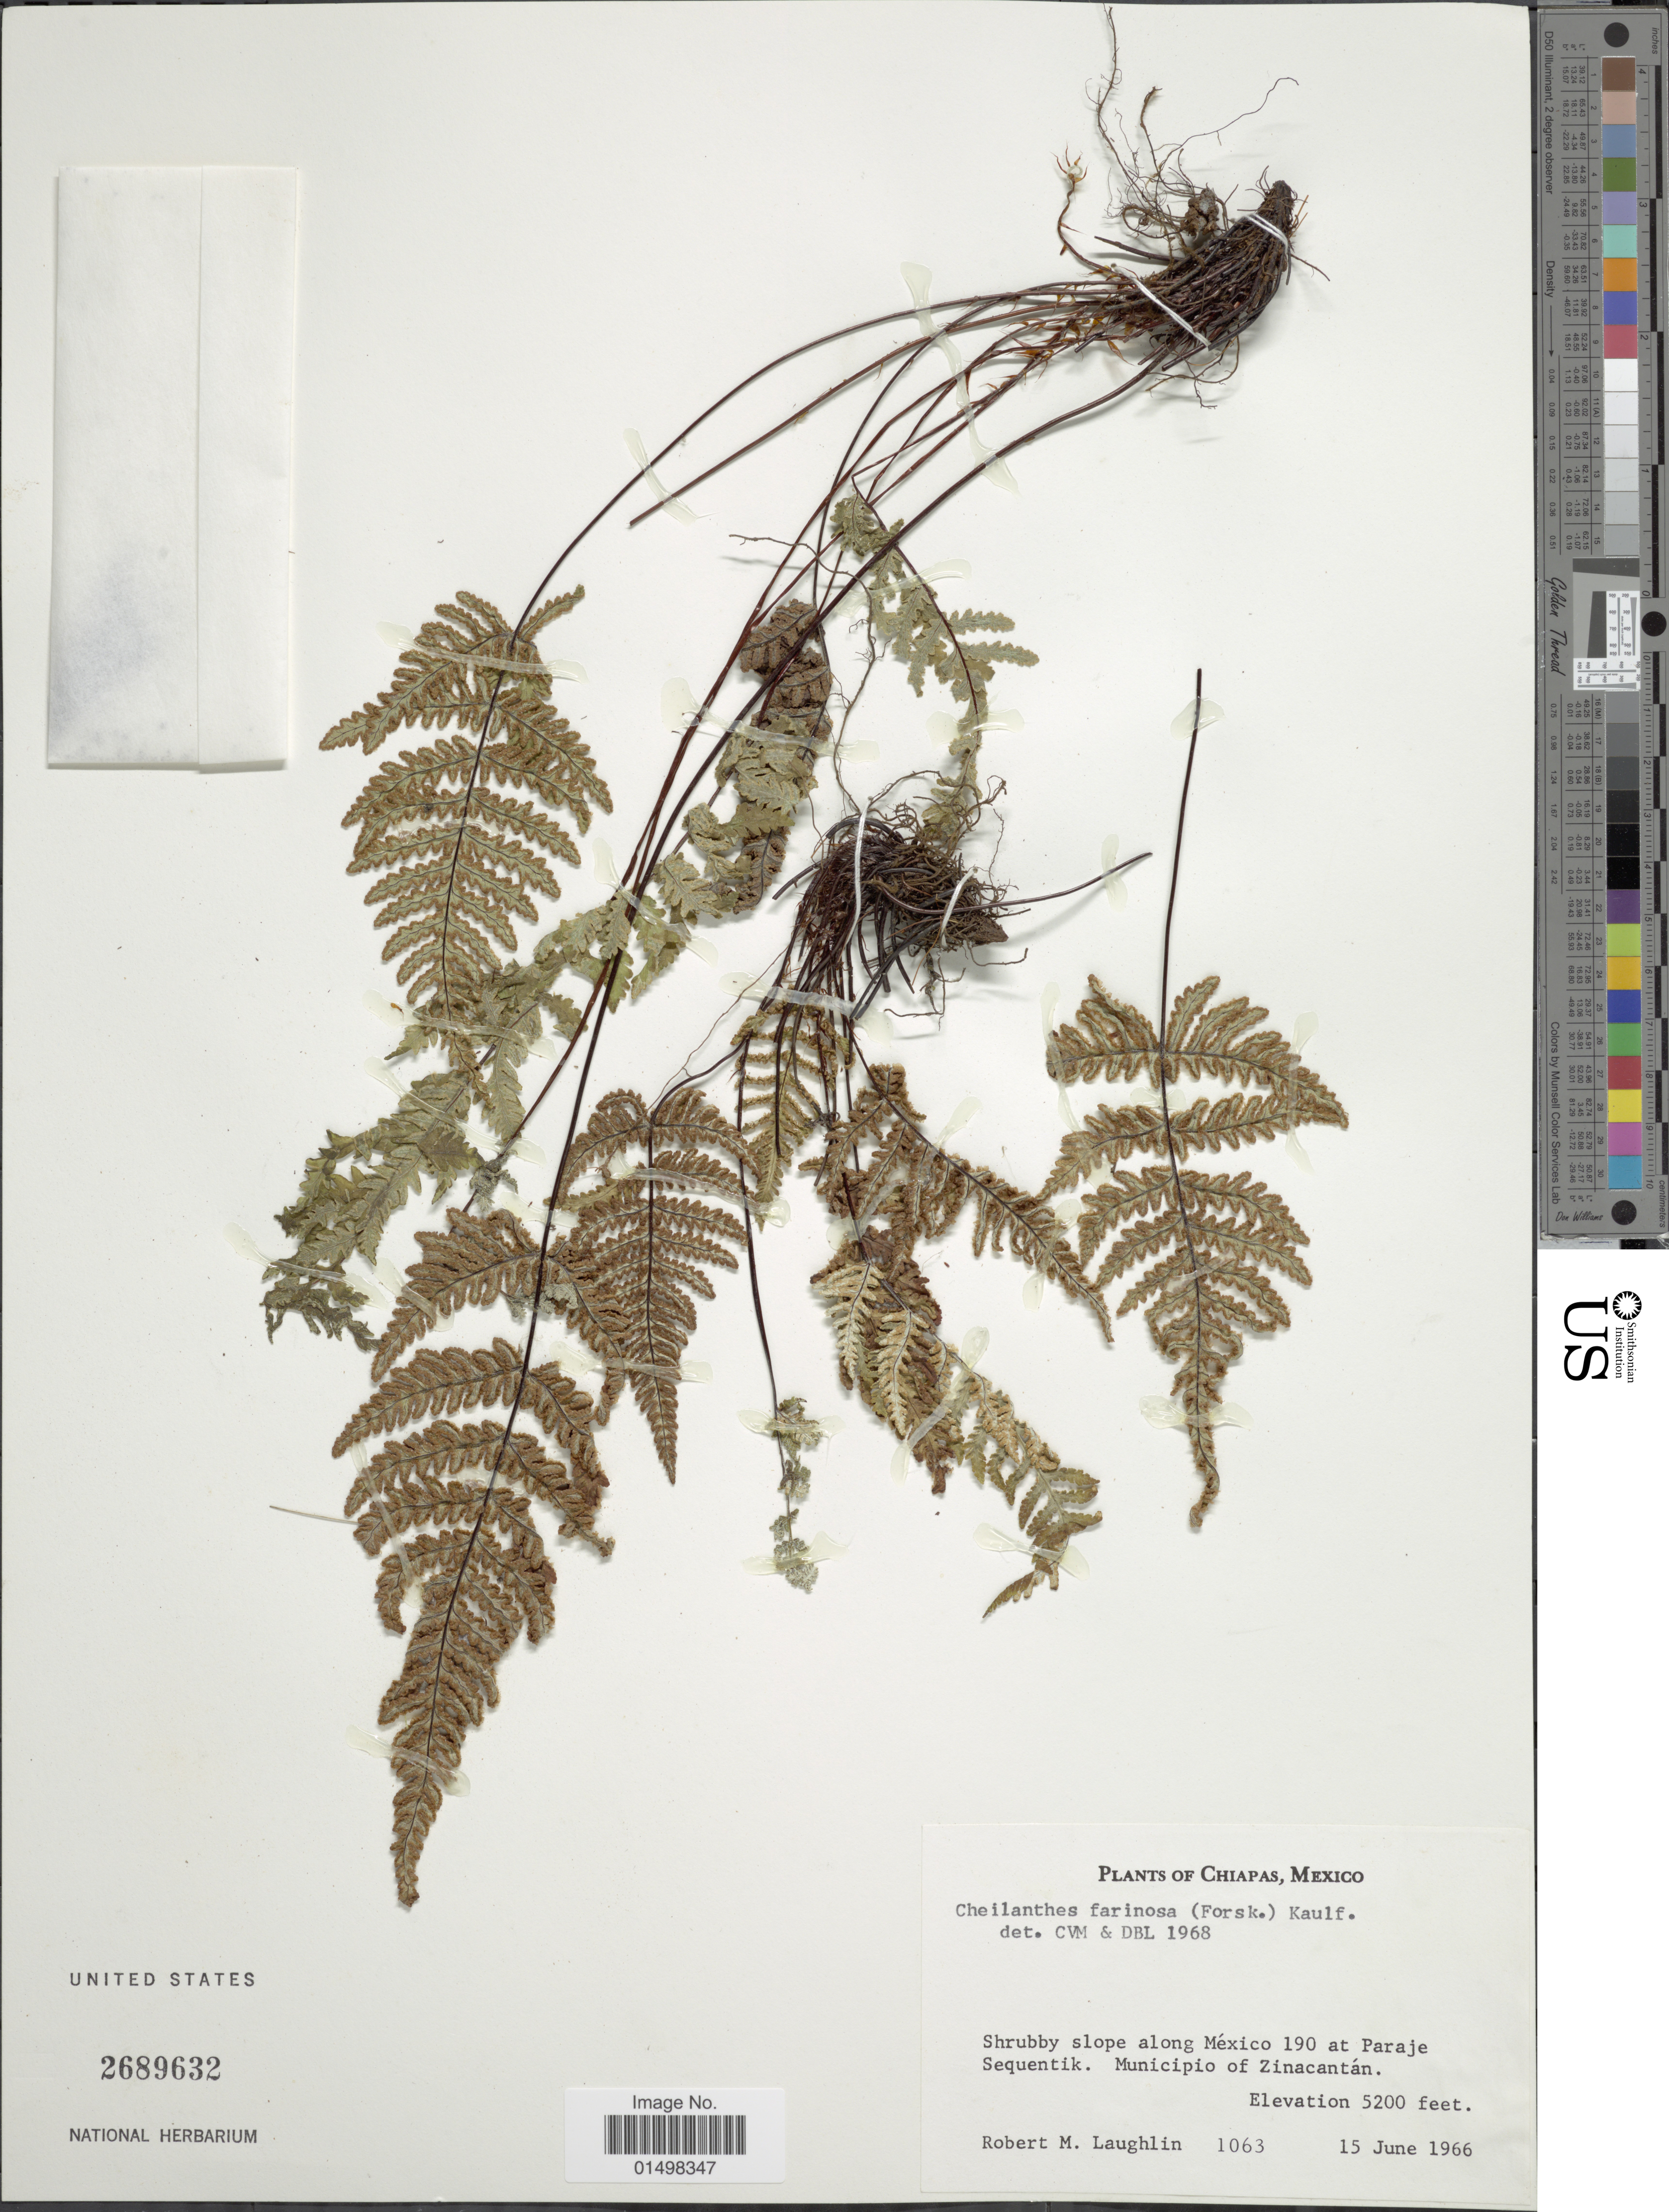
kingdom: Plantae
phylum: Tracheophyta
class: Polypodiopsida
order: Polypodiales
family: Pteridaceae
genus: Aleuritopteris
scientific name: Aleuritopteris farinosa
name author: (Forssk.) Fée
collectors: R. M. Laughlin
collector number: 1063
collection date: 1966-06-15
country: Mexico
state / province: Chiapas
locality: Along Mexico 190 at Paraje Sequentik. Municipio of Zinacantan.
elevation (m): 1585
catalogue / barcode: US 2689632